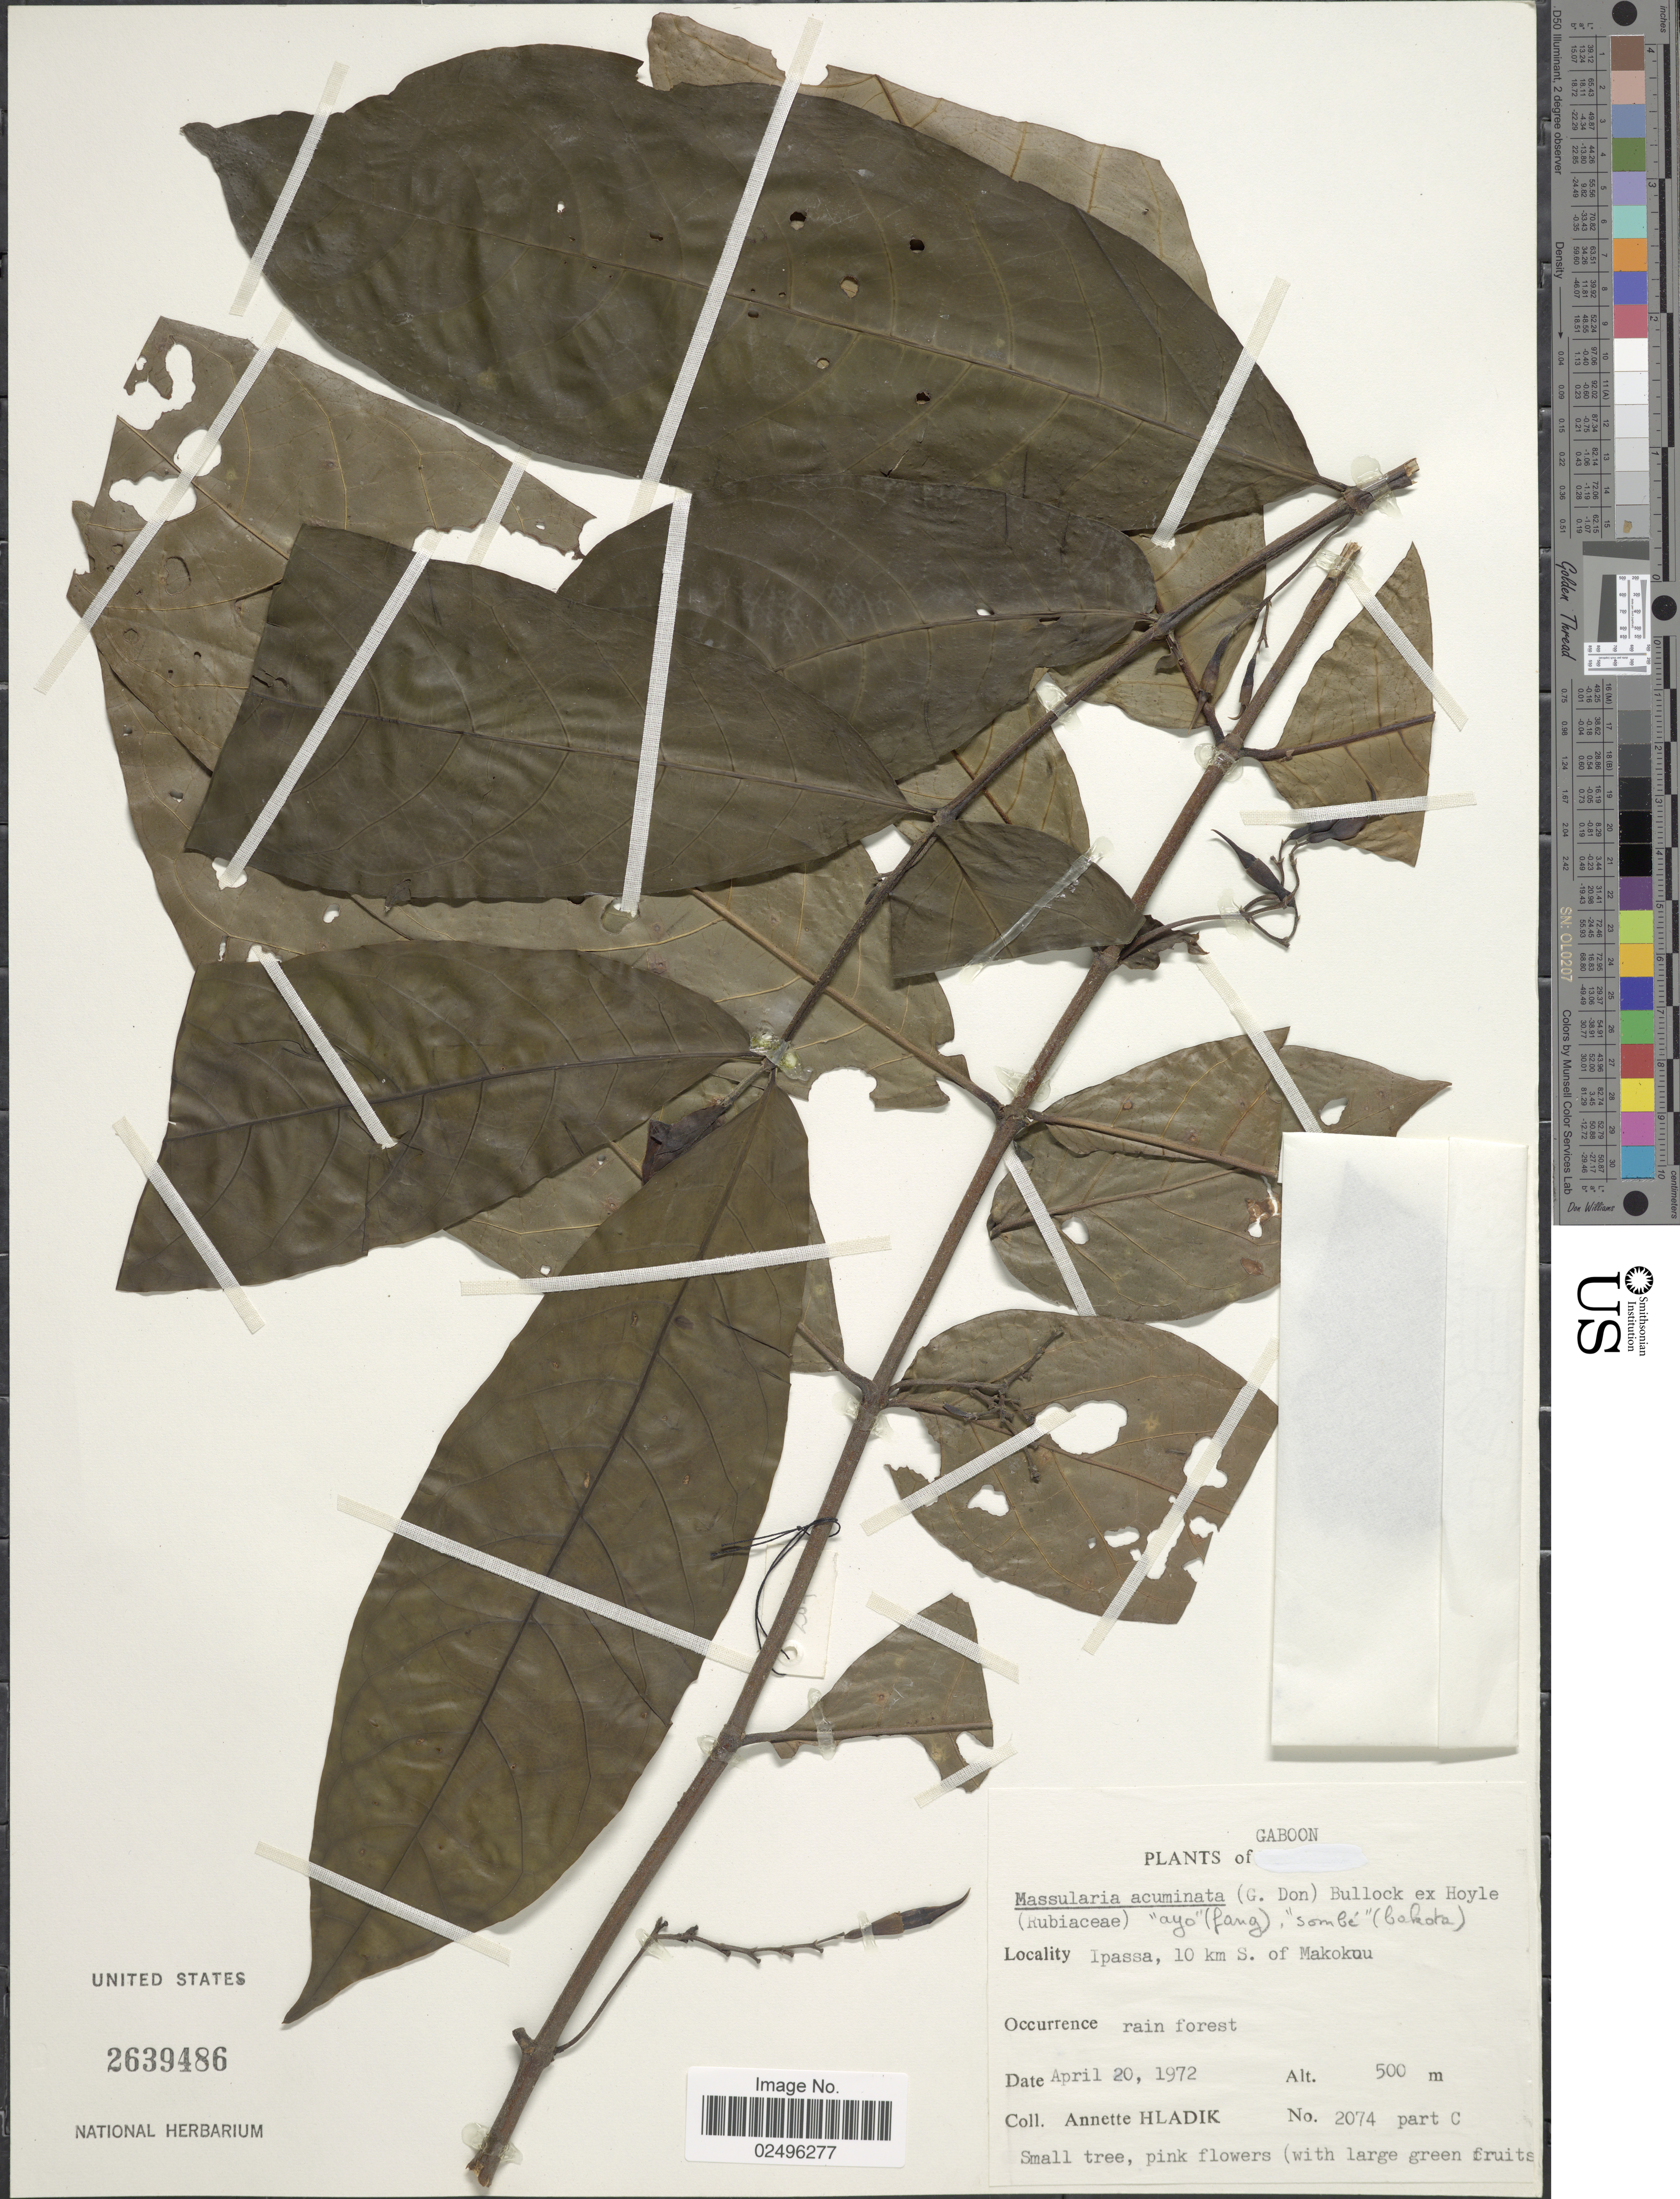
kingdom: Plantae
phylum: Tracheophyta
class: Magnoliopsida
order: Gentianales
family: Rubiaceae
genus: Massularia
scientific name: Massularia acuminata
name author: (G. Don) Bullock ex Hoyle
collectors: A. Hladik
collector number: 2074 part c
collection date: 1972-04-20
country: Gabon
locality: Gaboon, Ipassa, 10 km S, of Makokou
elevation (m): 500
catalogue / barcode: US 2639486